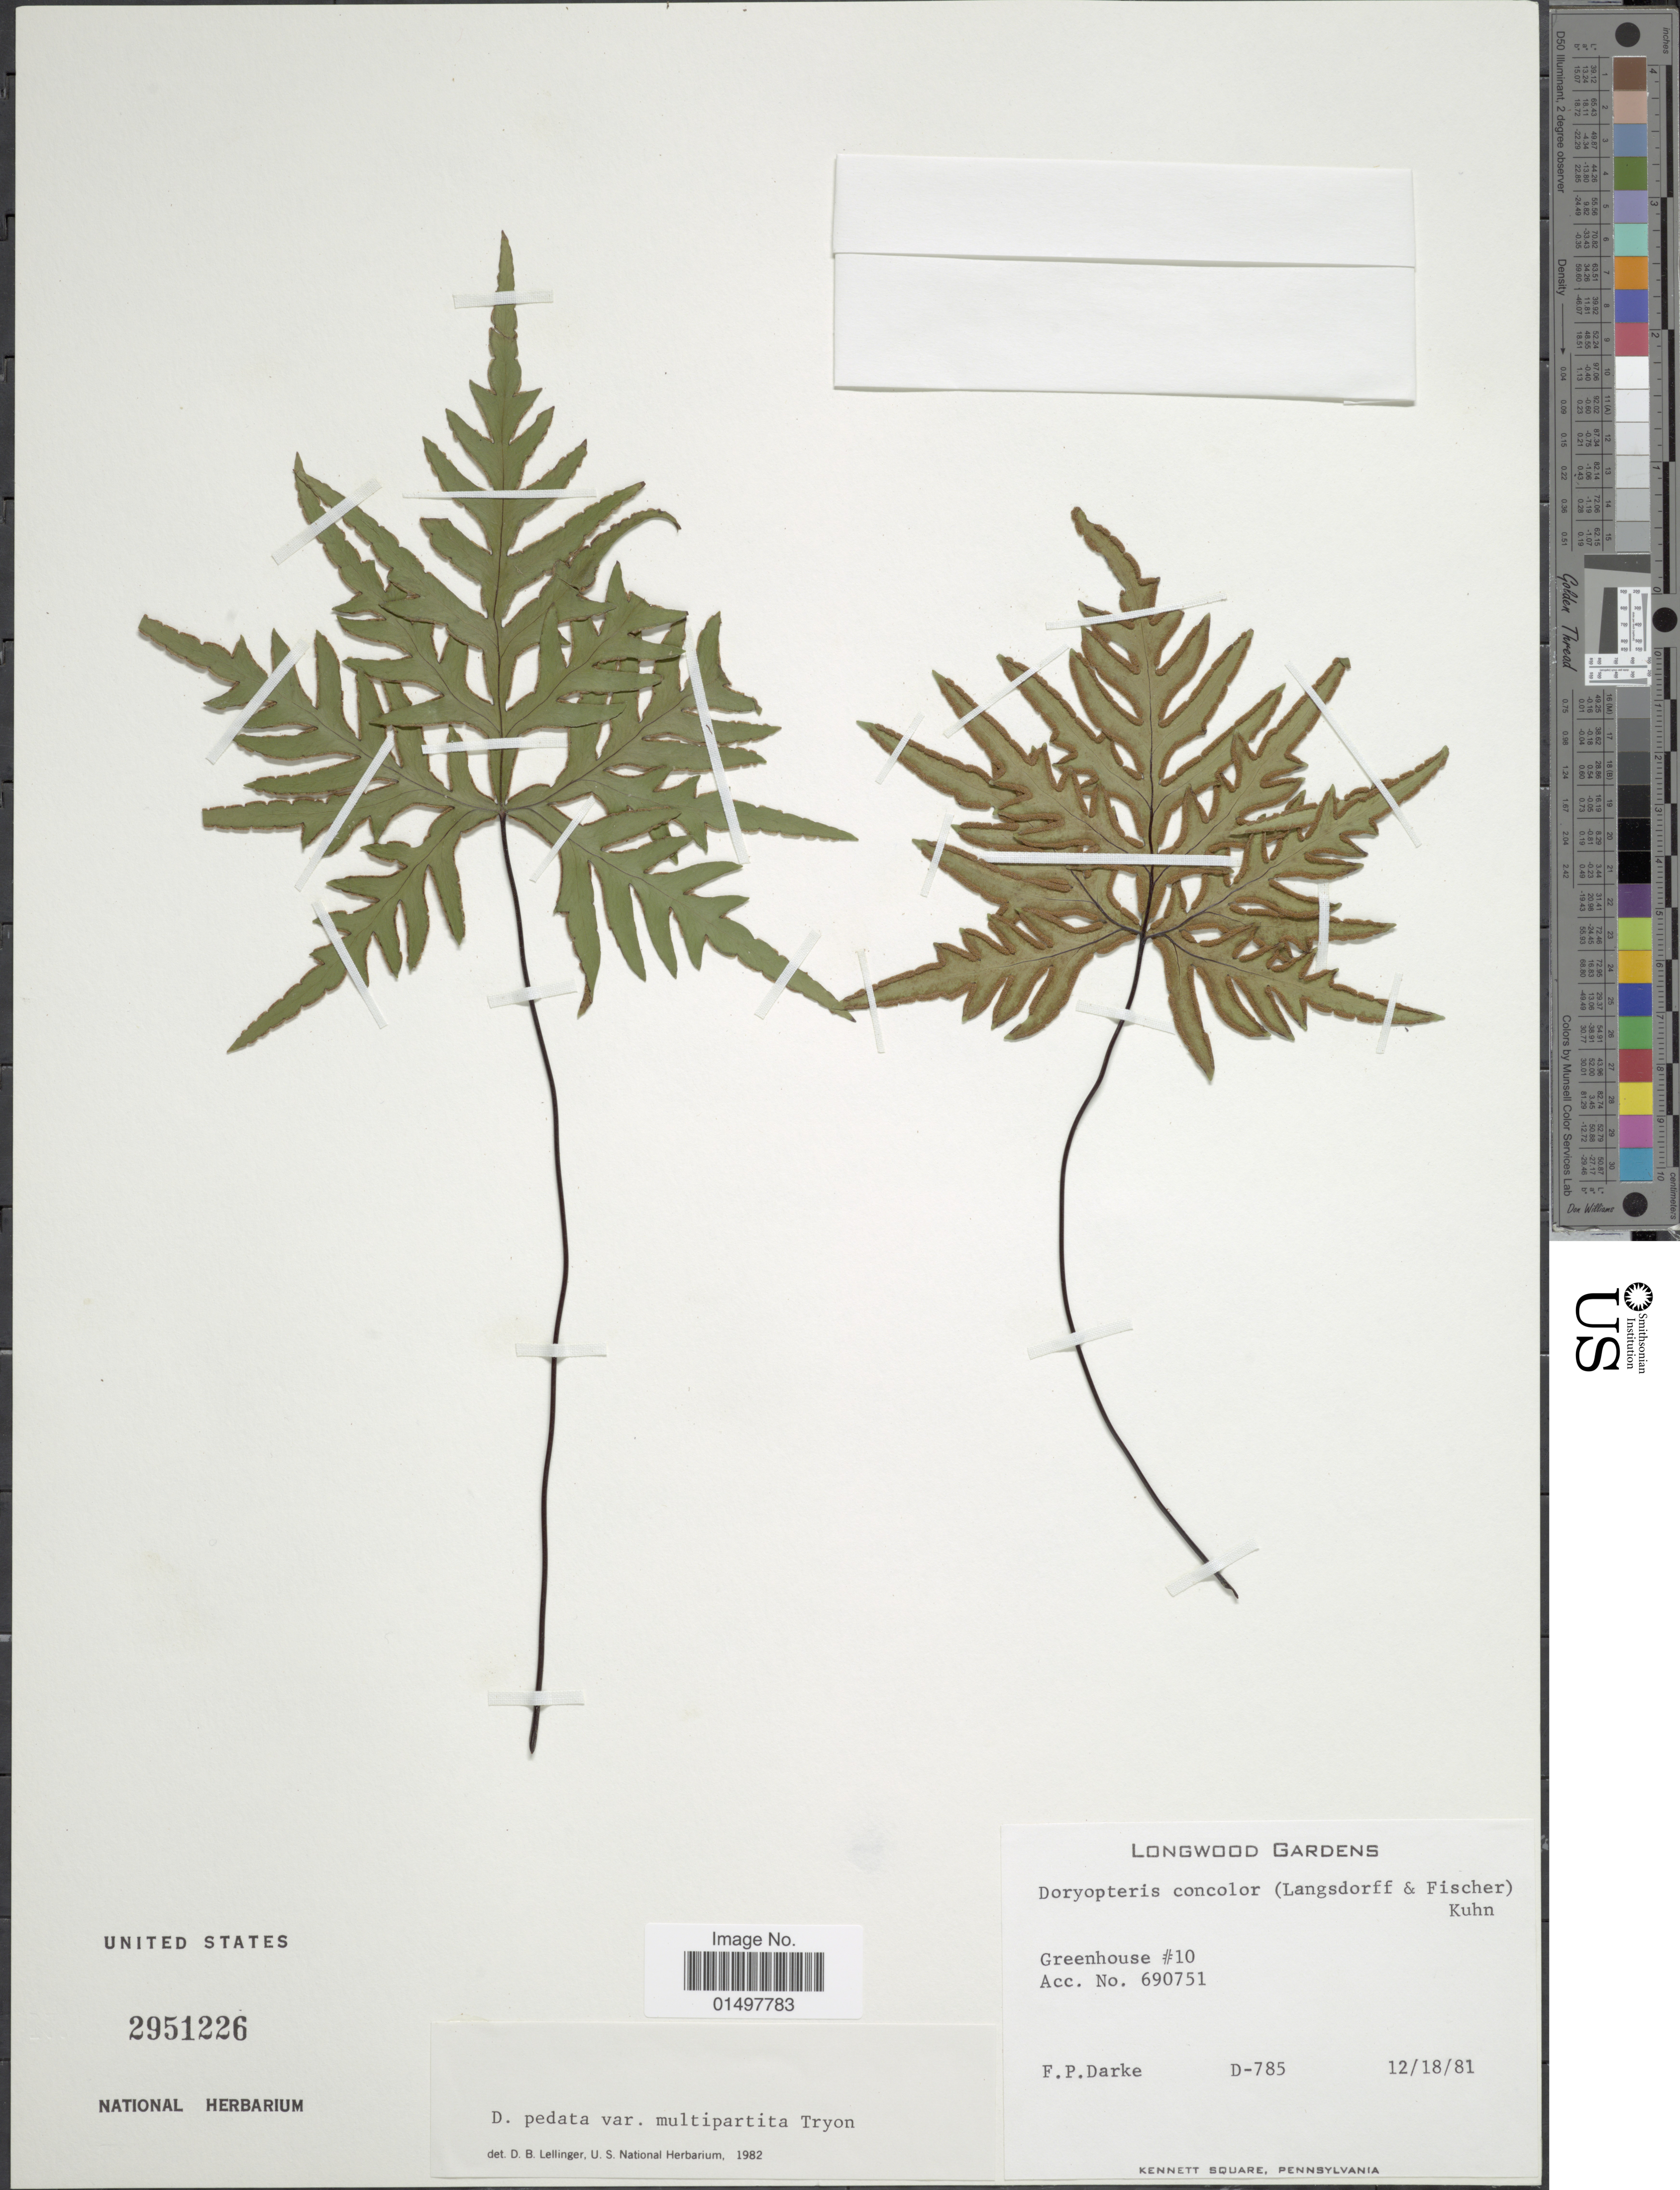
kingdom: Plantae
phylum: Tracheophyta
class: Polypodiopsida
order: Polypodiales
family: Pteridaceae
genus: Doryopteris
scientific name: Doryopteris pedata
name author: (L.) Fée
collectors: F. Darke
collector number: D-785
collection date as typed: Transcribed d/m/y: 18/12/81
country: United States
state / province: Pennsylvania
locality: Longwood Gardens. Greenhouse #10. Acc. No. 690751. [unsure placement]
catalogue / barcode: US 2951226